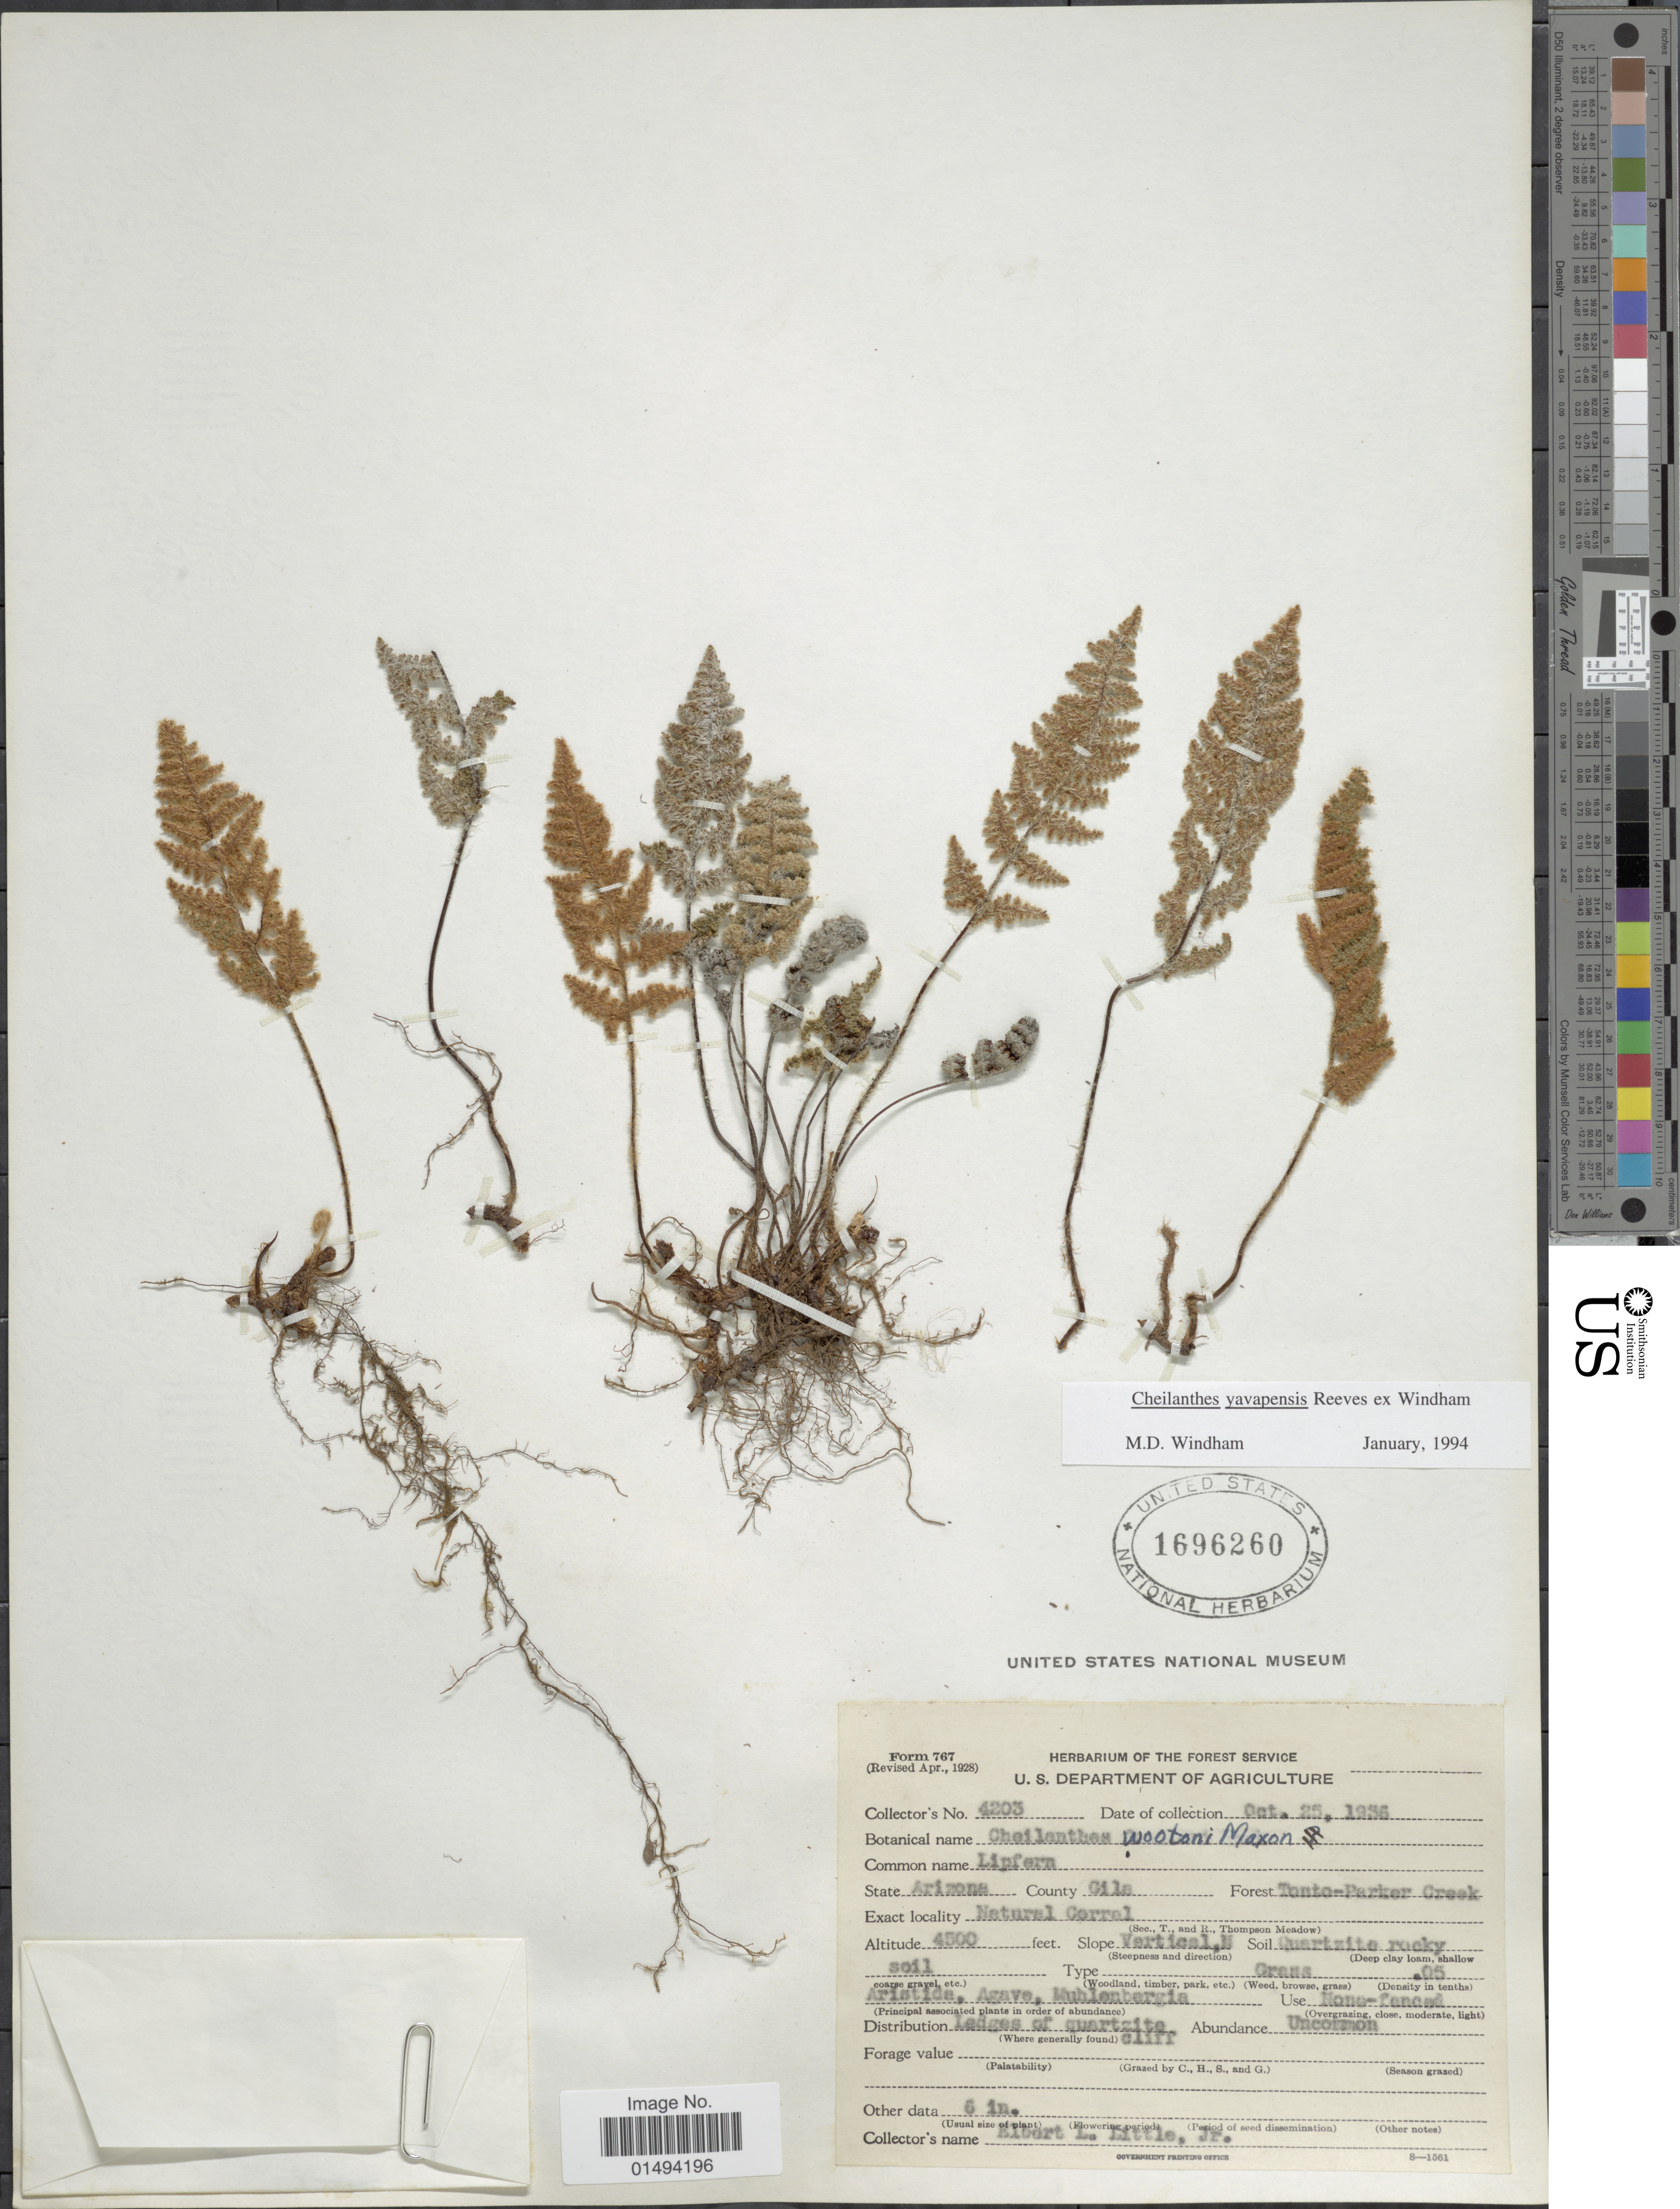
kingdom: Plantae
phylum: Tracheophyta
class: Polypodiopsida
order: Polypodiales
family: Pteridaceae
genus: Myriopteris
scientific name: Myriopteris yavapensis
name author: (T. Reeves ex Windham) Grusz & Windham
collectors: E. L. Little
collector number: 4203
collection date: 1936-10-25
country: United States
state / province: Arizona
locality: County Gile, Tonto Parker Creek, Natural Correl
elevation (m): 1372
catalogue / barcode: US 1696260